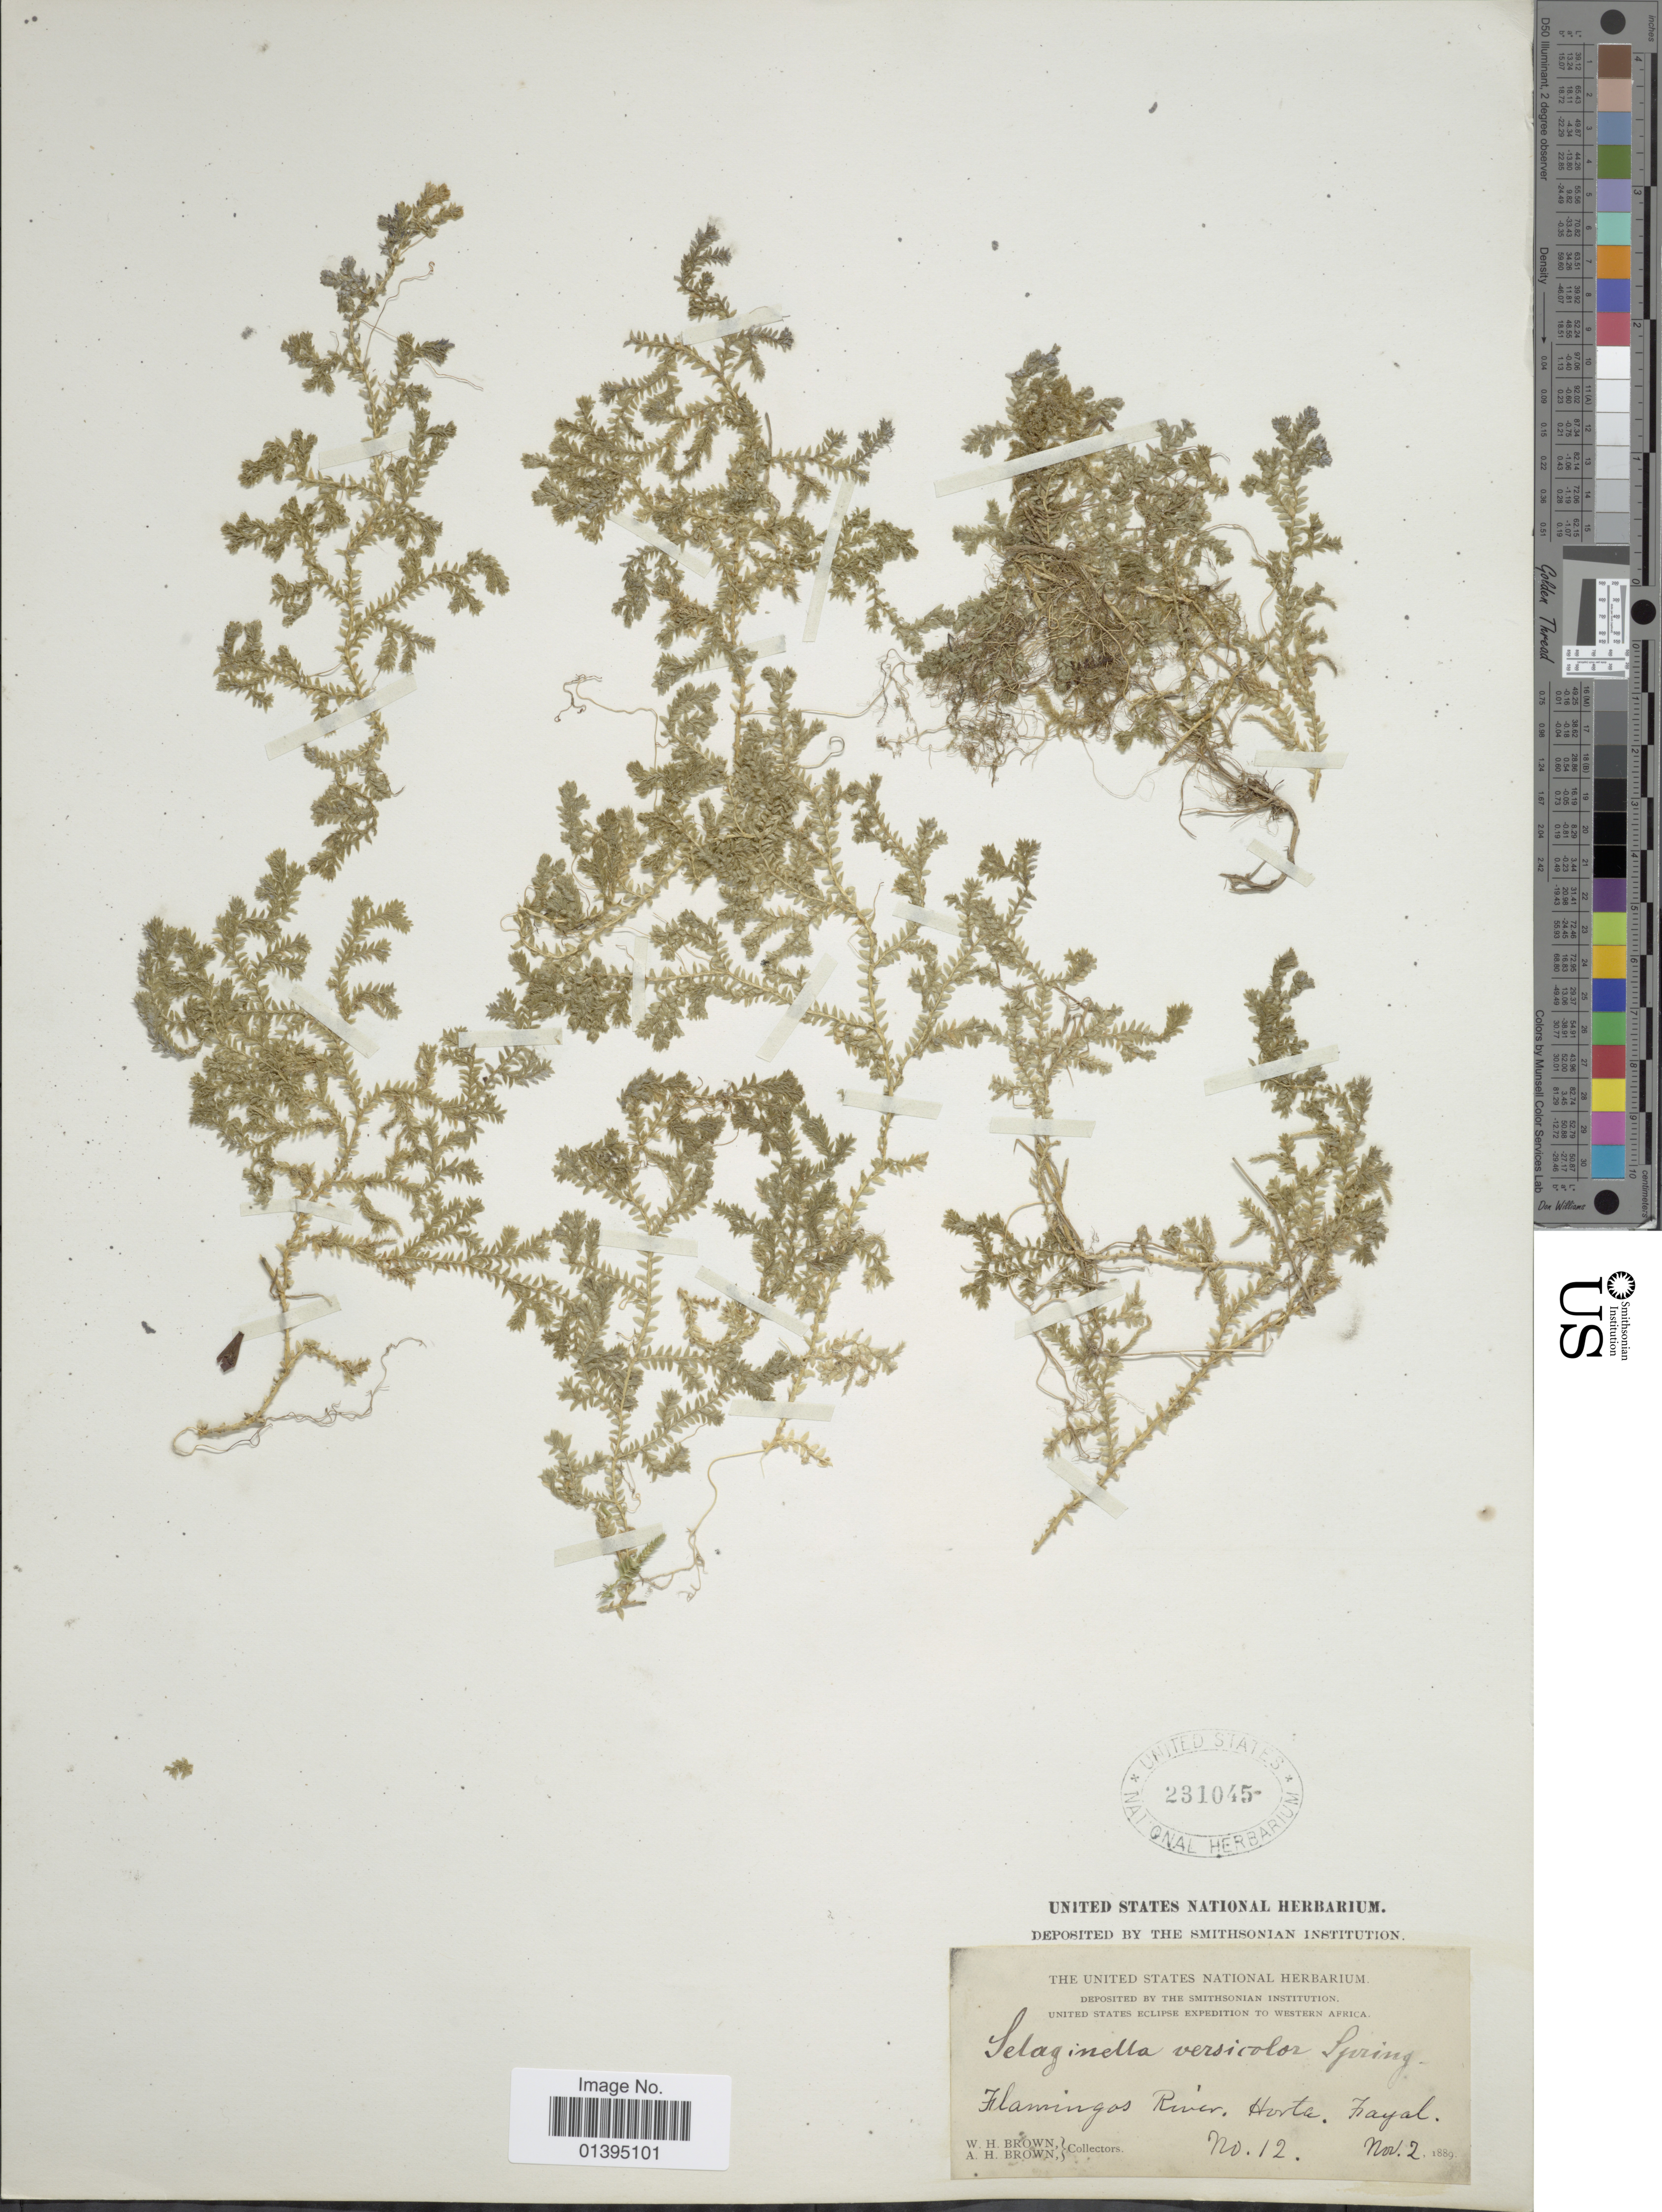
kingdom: Plantae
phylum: Tracheophyta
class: Lycopodiopsida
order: Selaginellales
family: Selaginellaceae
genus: Selaginella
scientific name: Selaginella versicolor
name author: Spring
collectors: W. H. Brown & A. H. Brown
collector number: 12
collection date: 1889-11-02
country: Portugal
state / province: Azores (Aut. Reg.)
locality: Flamingos River, Horta, Fayal [interpreted]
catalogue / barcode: US 231045